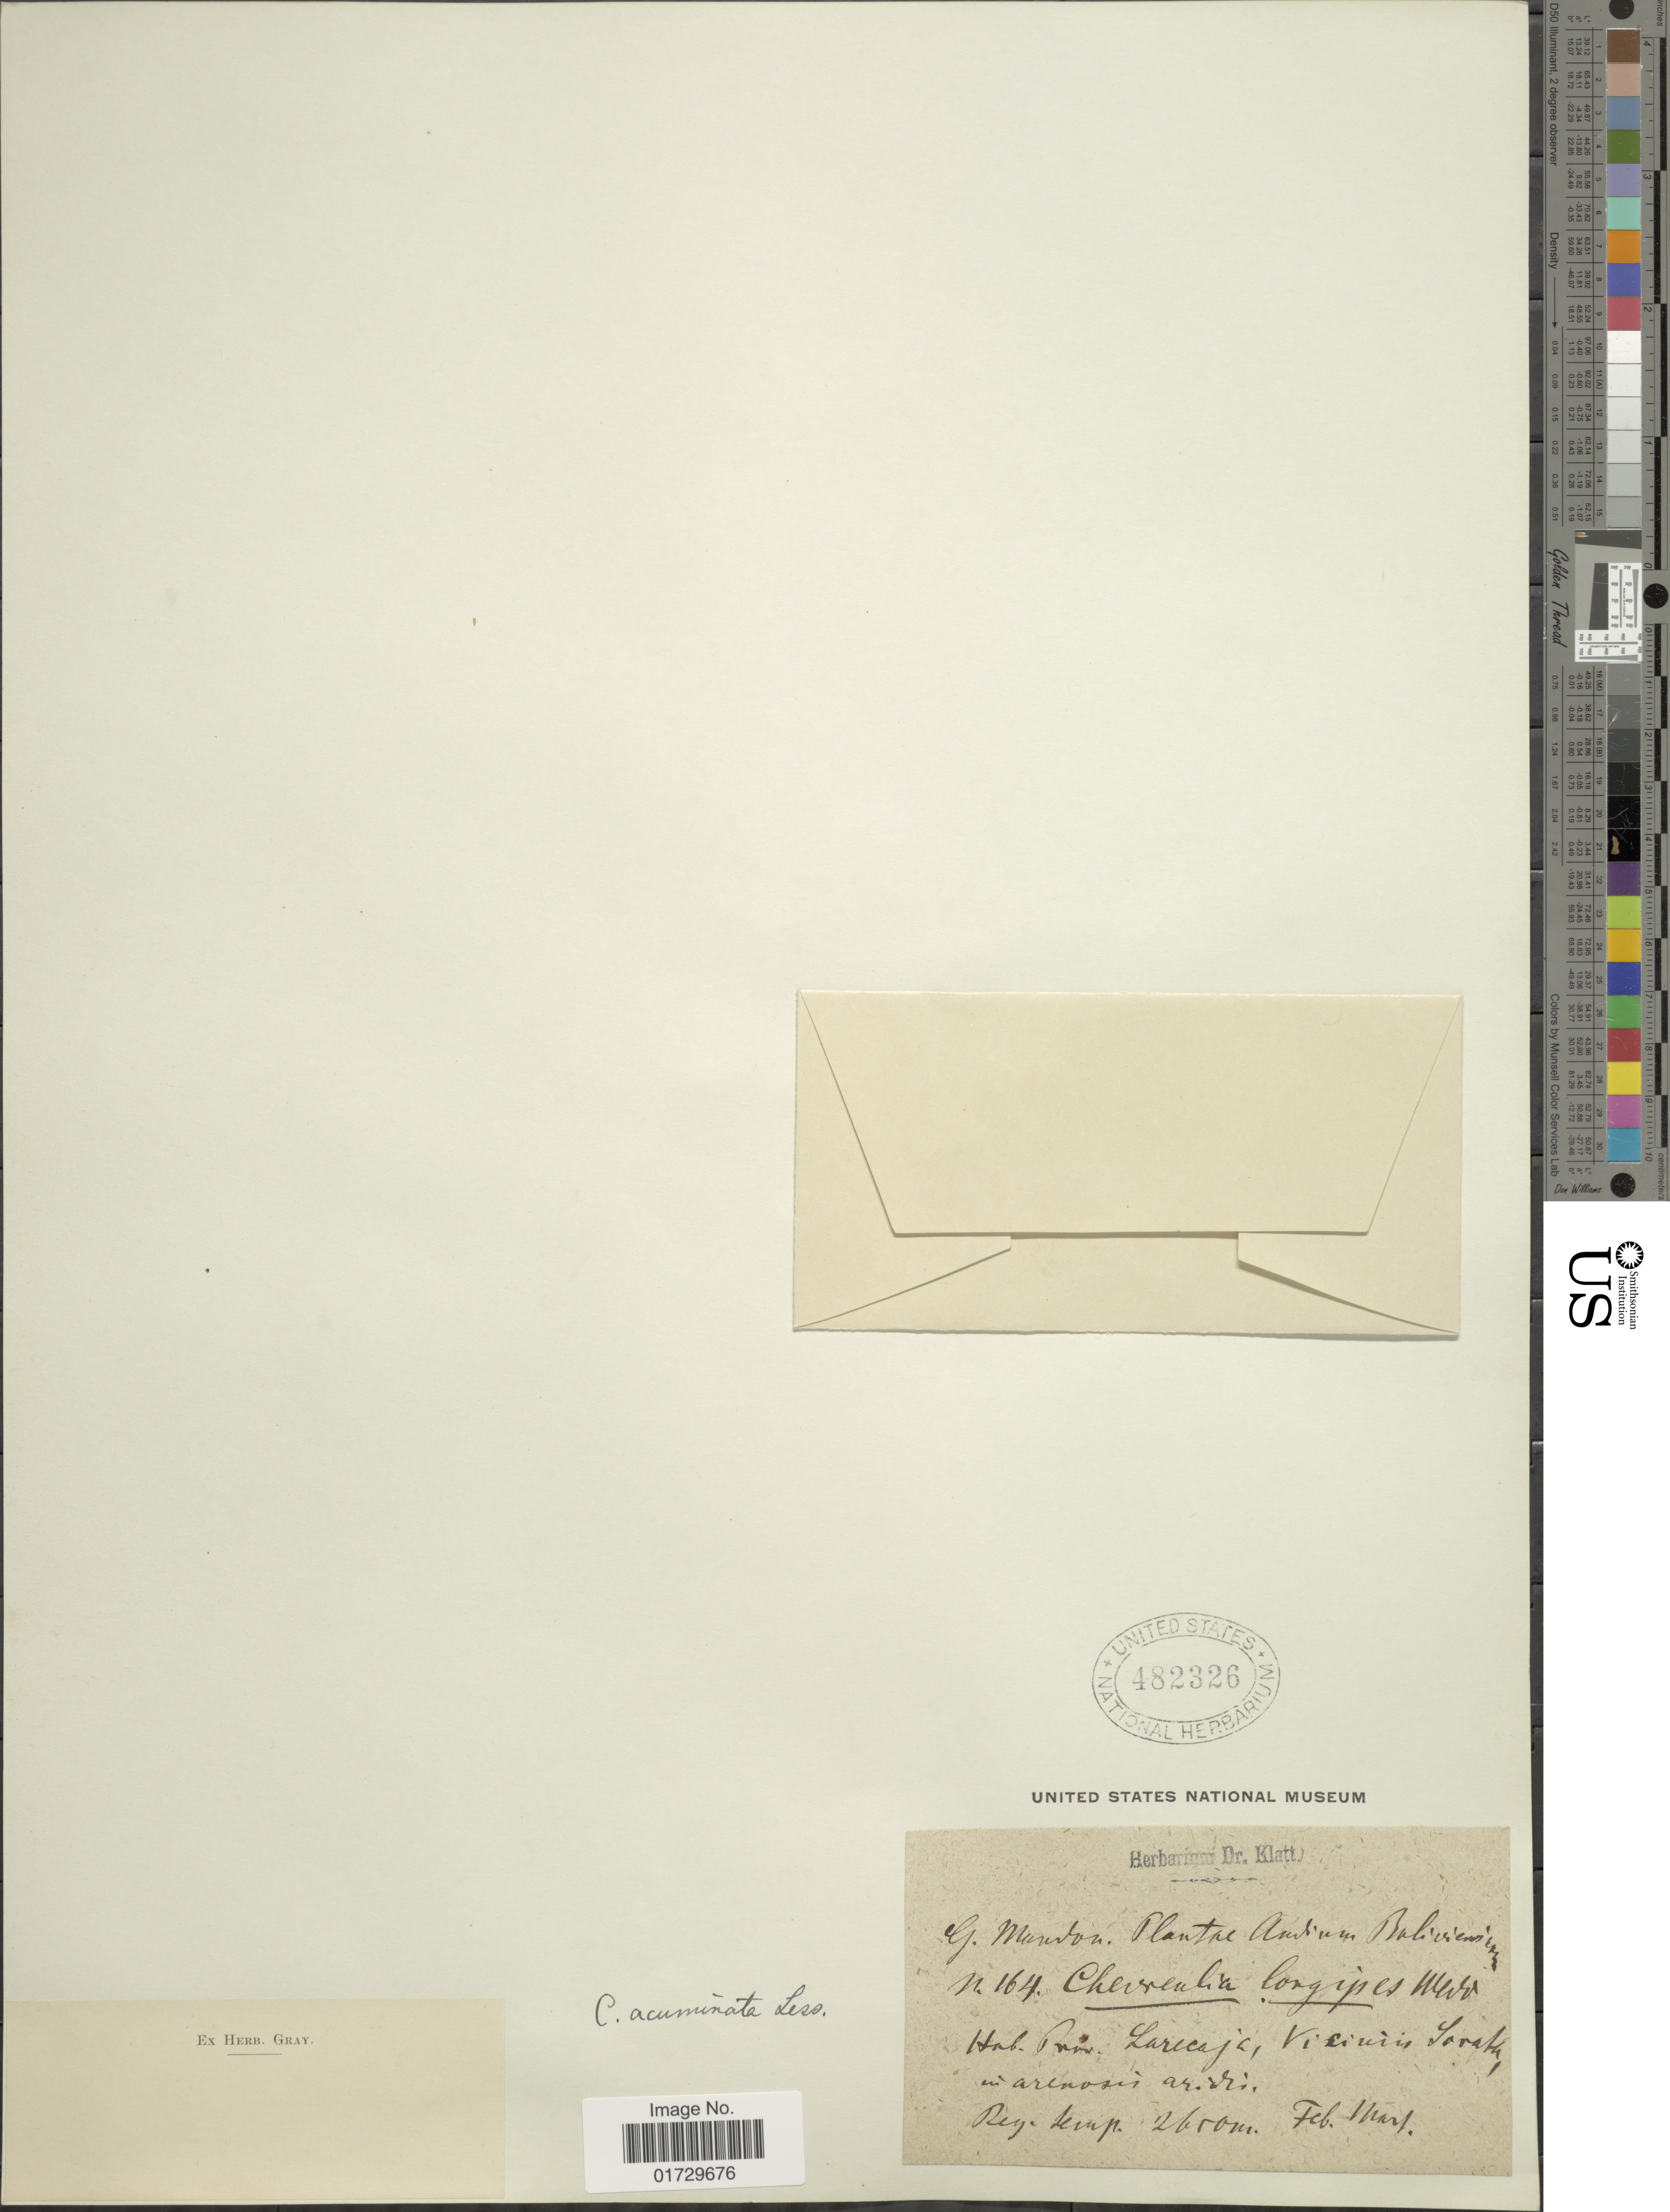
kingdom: Plantae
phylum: Tracheophyta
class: Magnoliopsida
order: Asterales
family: Asteraceae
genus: Chevreulia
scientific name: Chevreulia acuminata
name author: Less.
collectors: Mandon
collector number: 164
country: Bolivia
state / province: La Páz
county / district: Larecaja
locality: Vicinis Sorata in arenosis aridis.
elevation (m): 2650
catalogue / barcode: US 482326